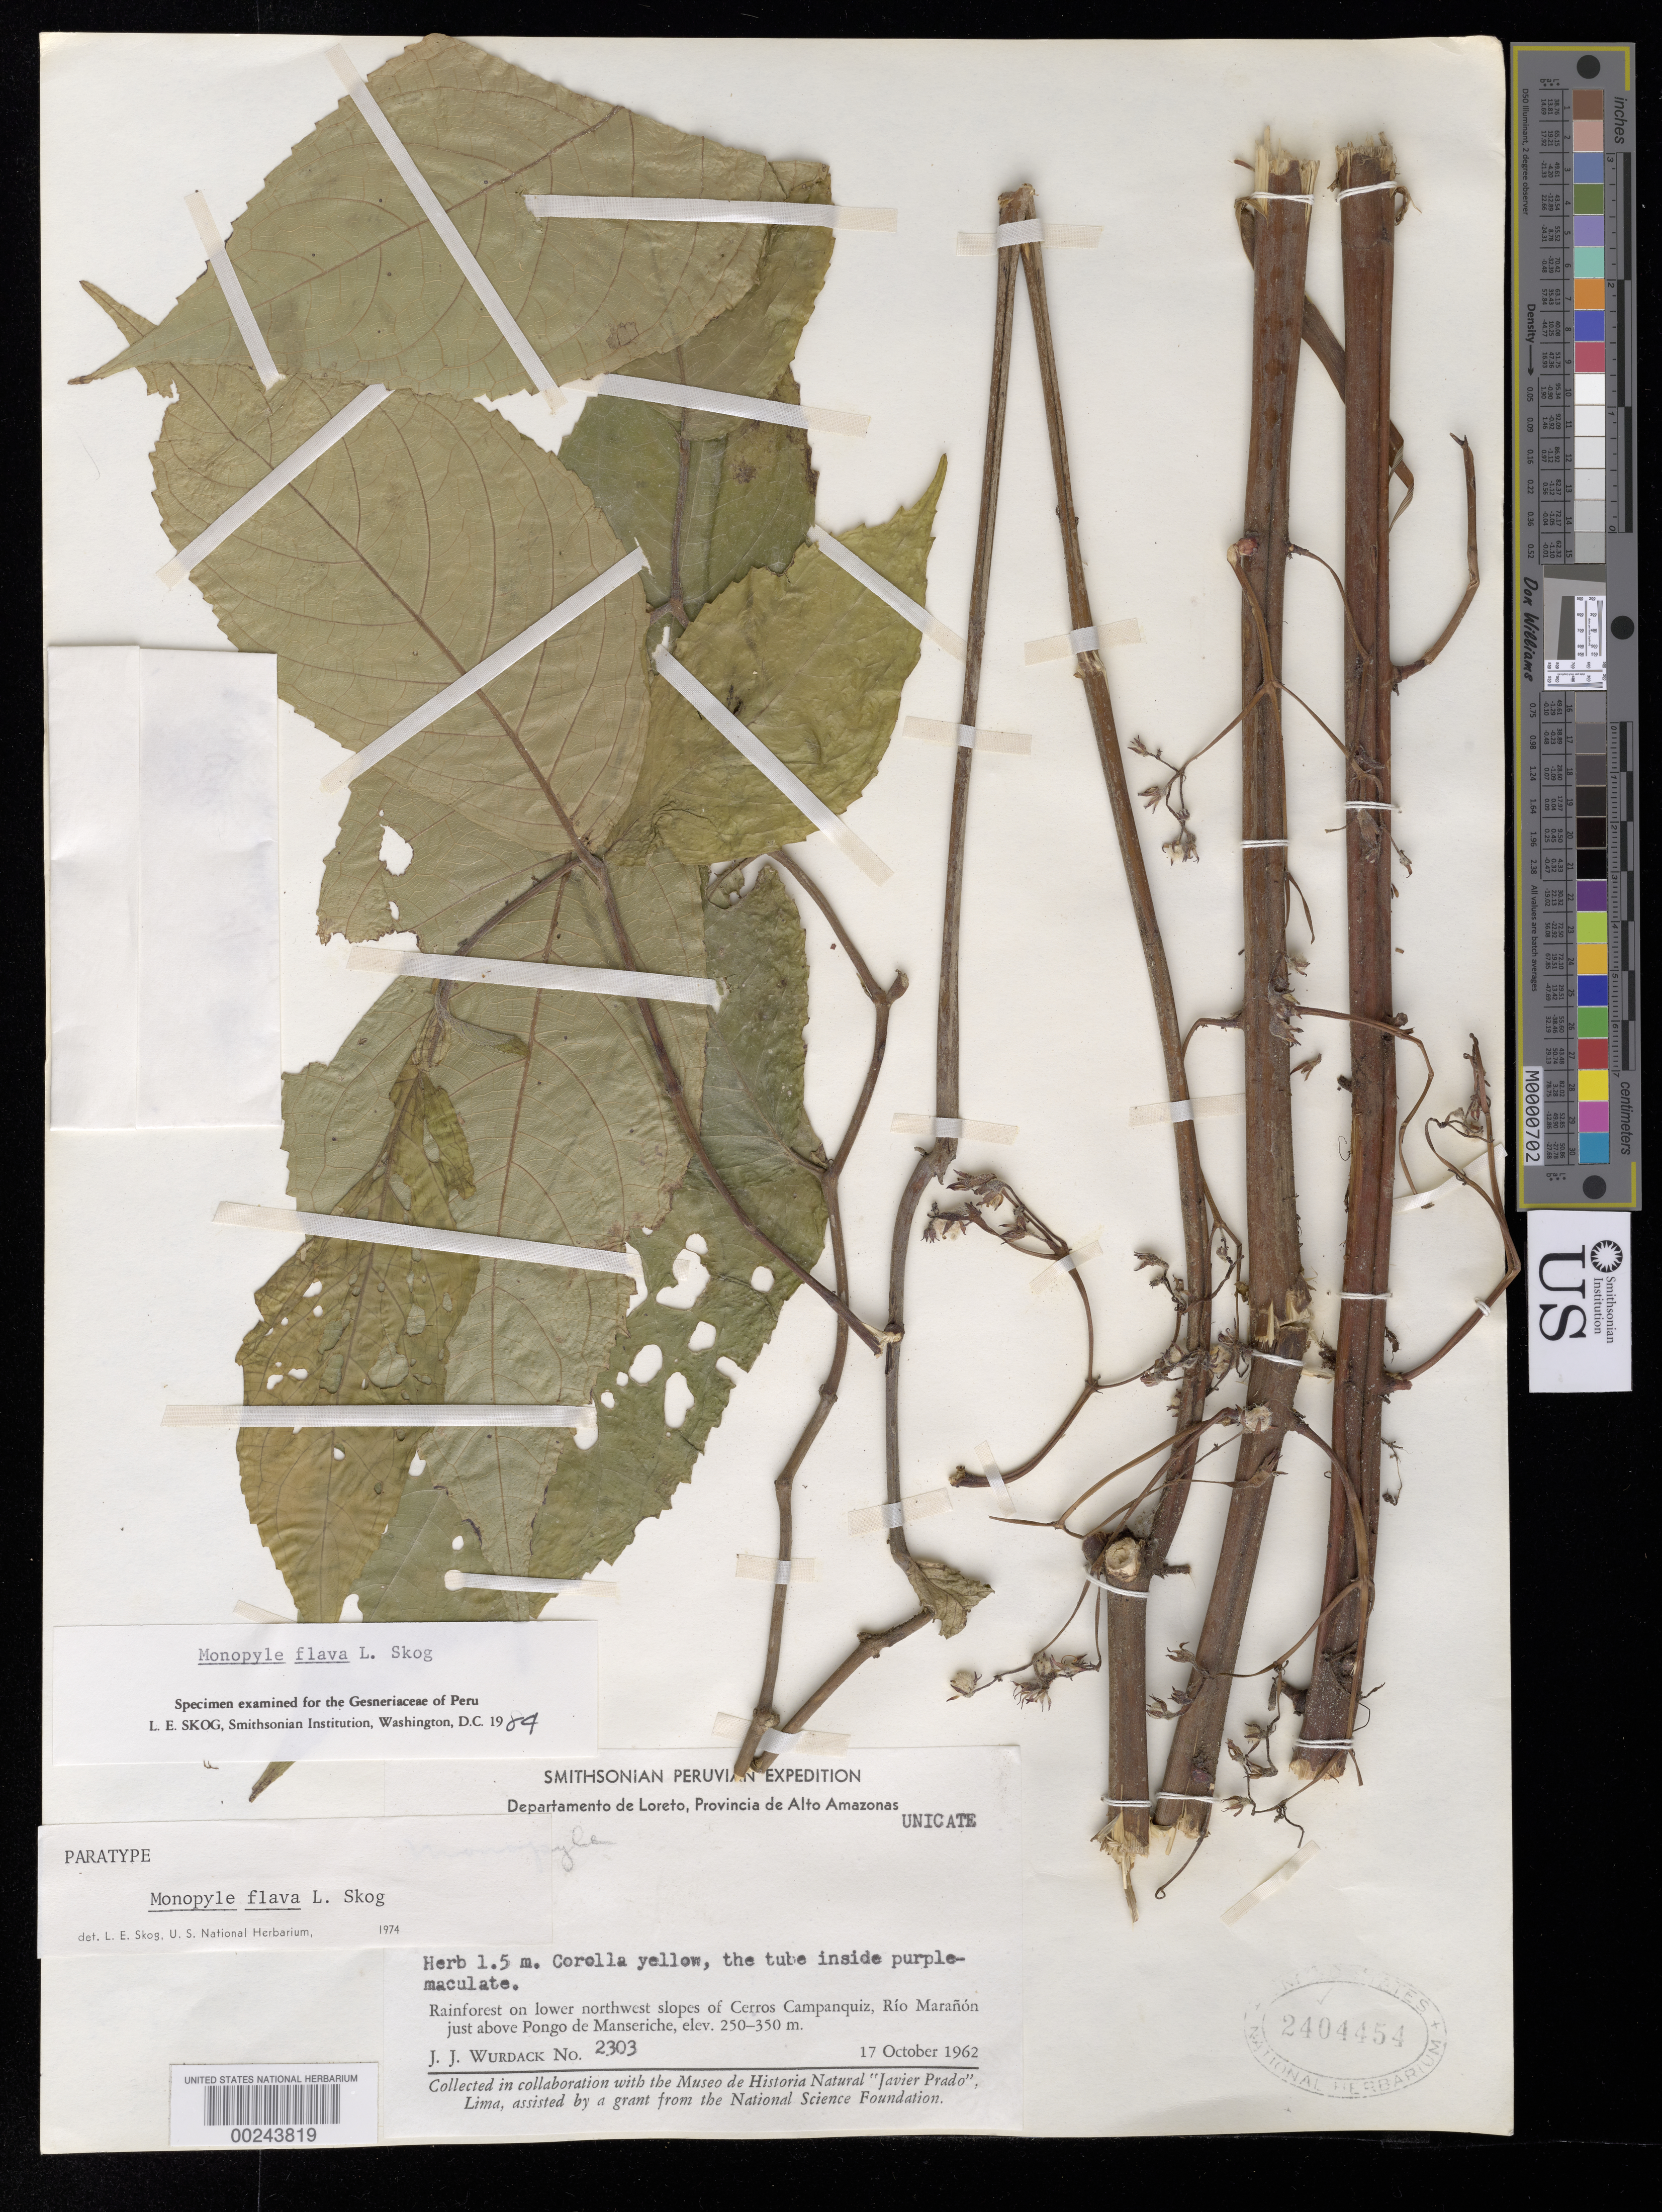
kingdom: Plantae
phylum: Tracheophyta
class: Magnoliopsida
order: Lamiales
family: Gesneriaceae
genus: Monopyle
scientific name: Monopyle flava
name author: L.E. Skog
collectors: J. J. Wurdack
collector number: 2303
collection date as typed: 17 Oct 1962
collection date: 1962-10-17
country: Peru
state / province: Loreto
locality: Prov. Alto Amazonas; Cerros Campanquiz, Rio Maranon just above Pongo de Manseriche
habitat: Rainforest on lower northwest slopes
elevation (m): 250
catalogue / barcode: US 2404454